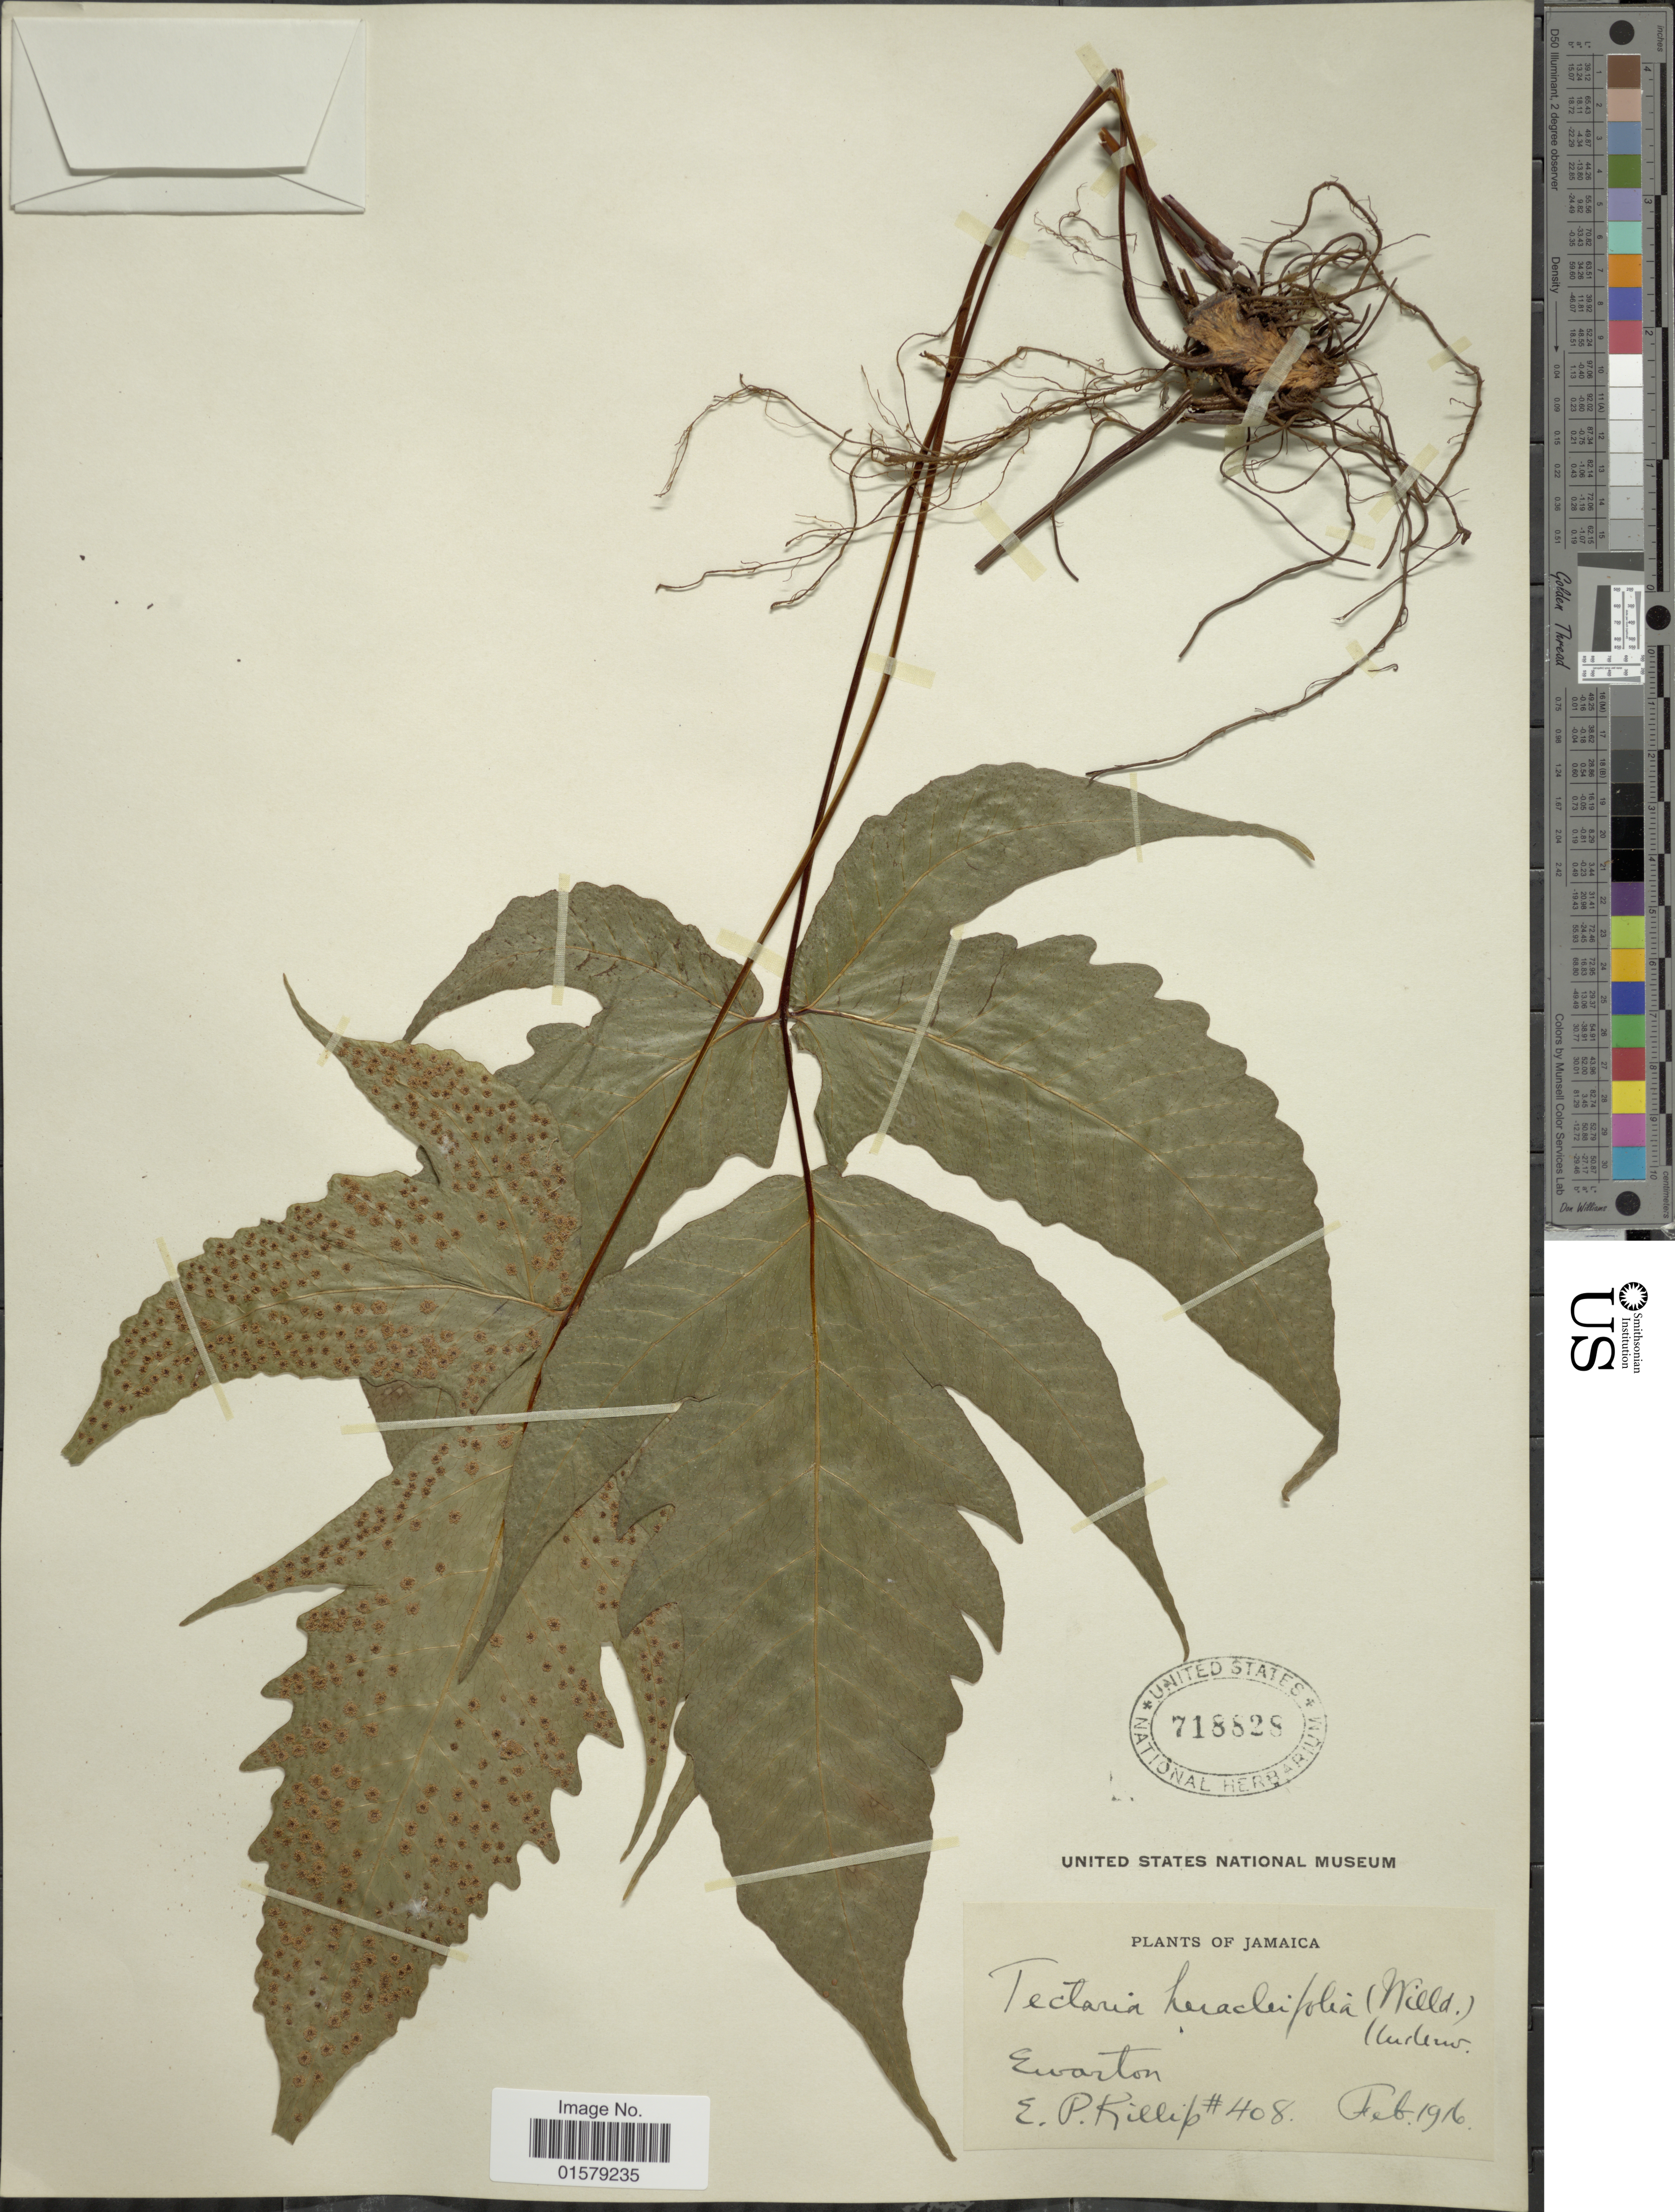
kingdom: Plantae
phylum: Tracheophyta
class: Polypodiopsida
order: Polypodiales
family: Tectariaceae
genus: Tectaria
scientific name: Tectaria heracleifolia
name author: (Willd.) Underw.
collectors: E. P. Killip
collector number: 408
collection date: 1916-02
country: Jamaica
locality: Ewarton.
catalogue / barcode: US 718828